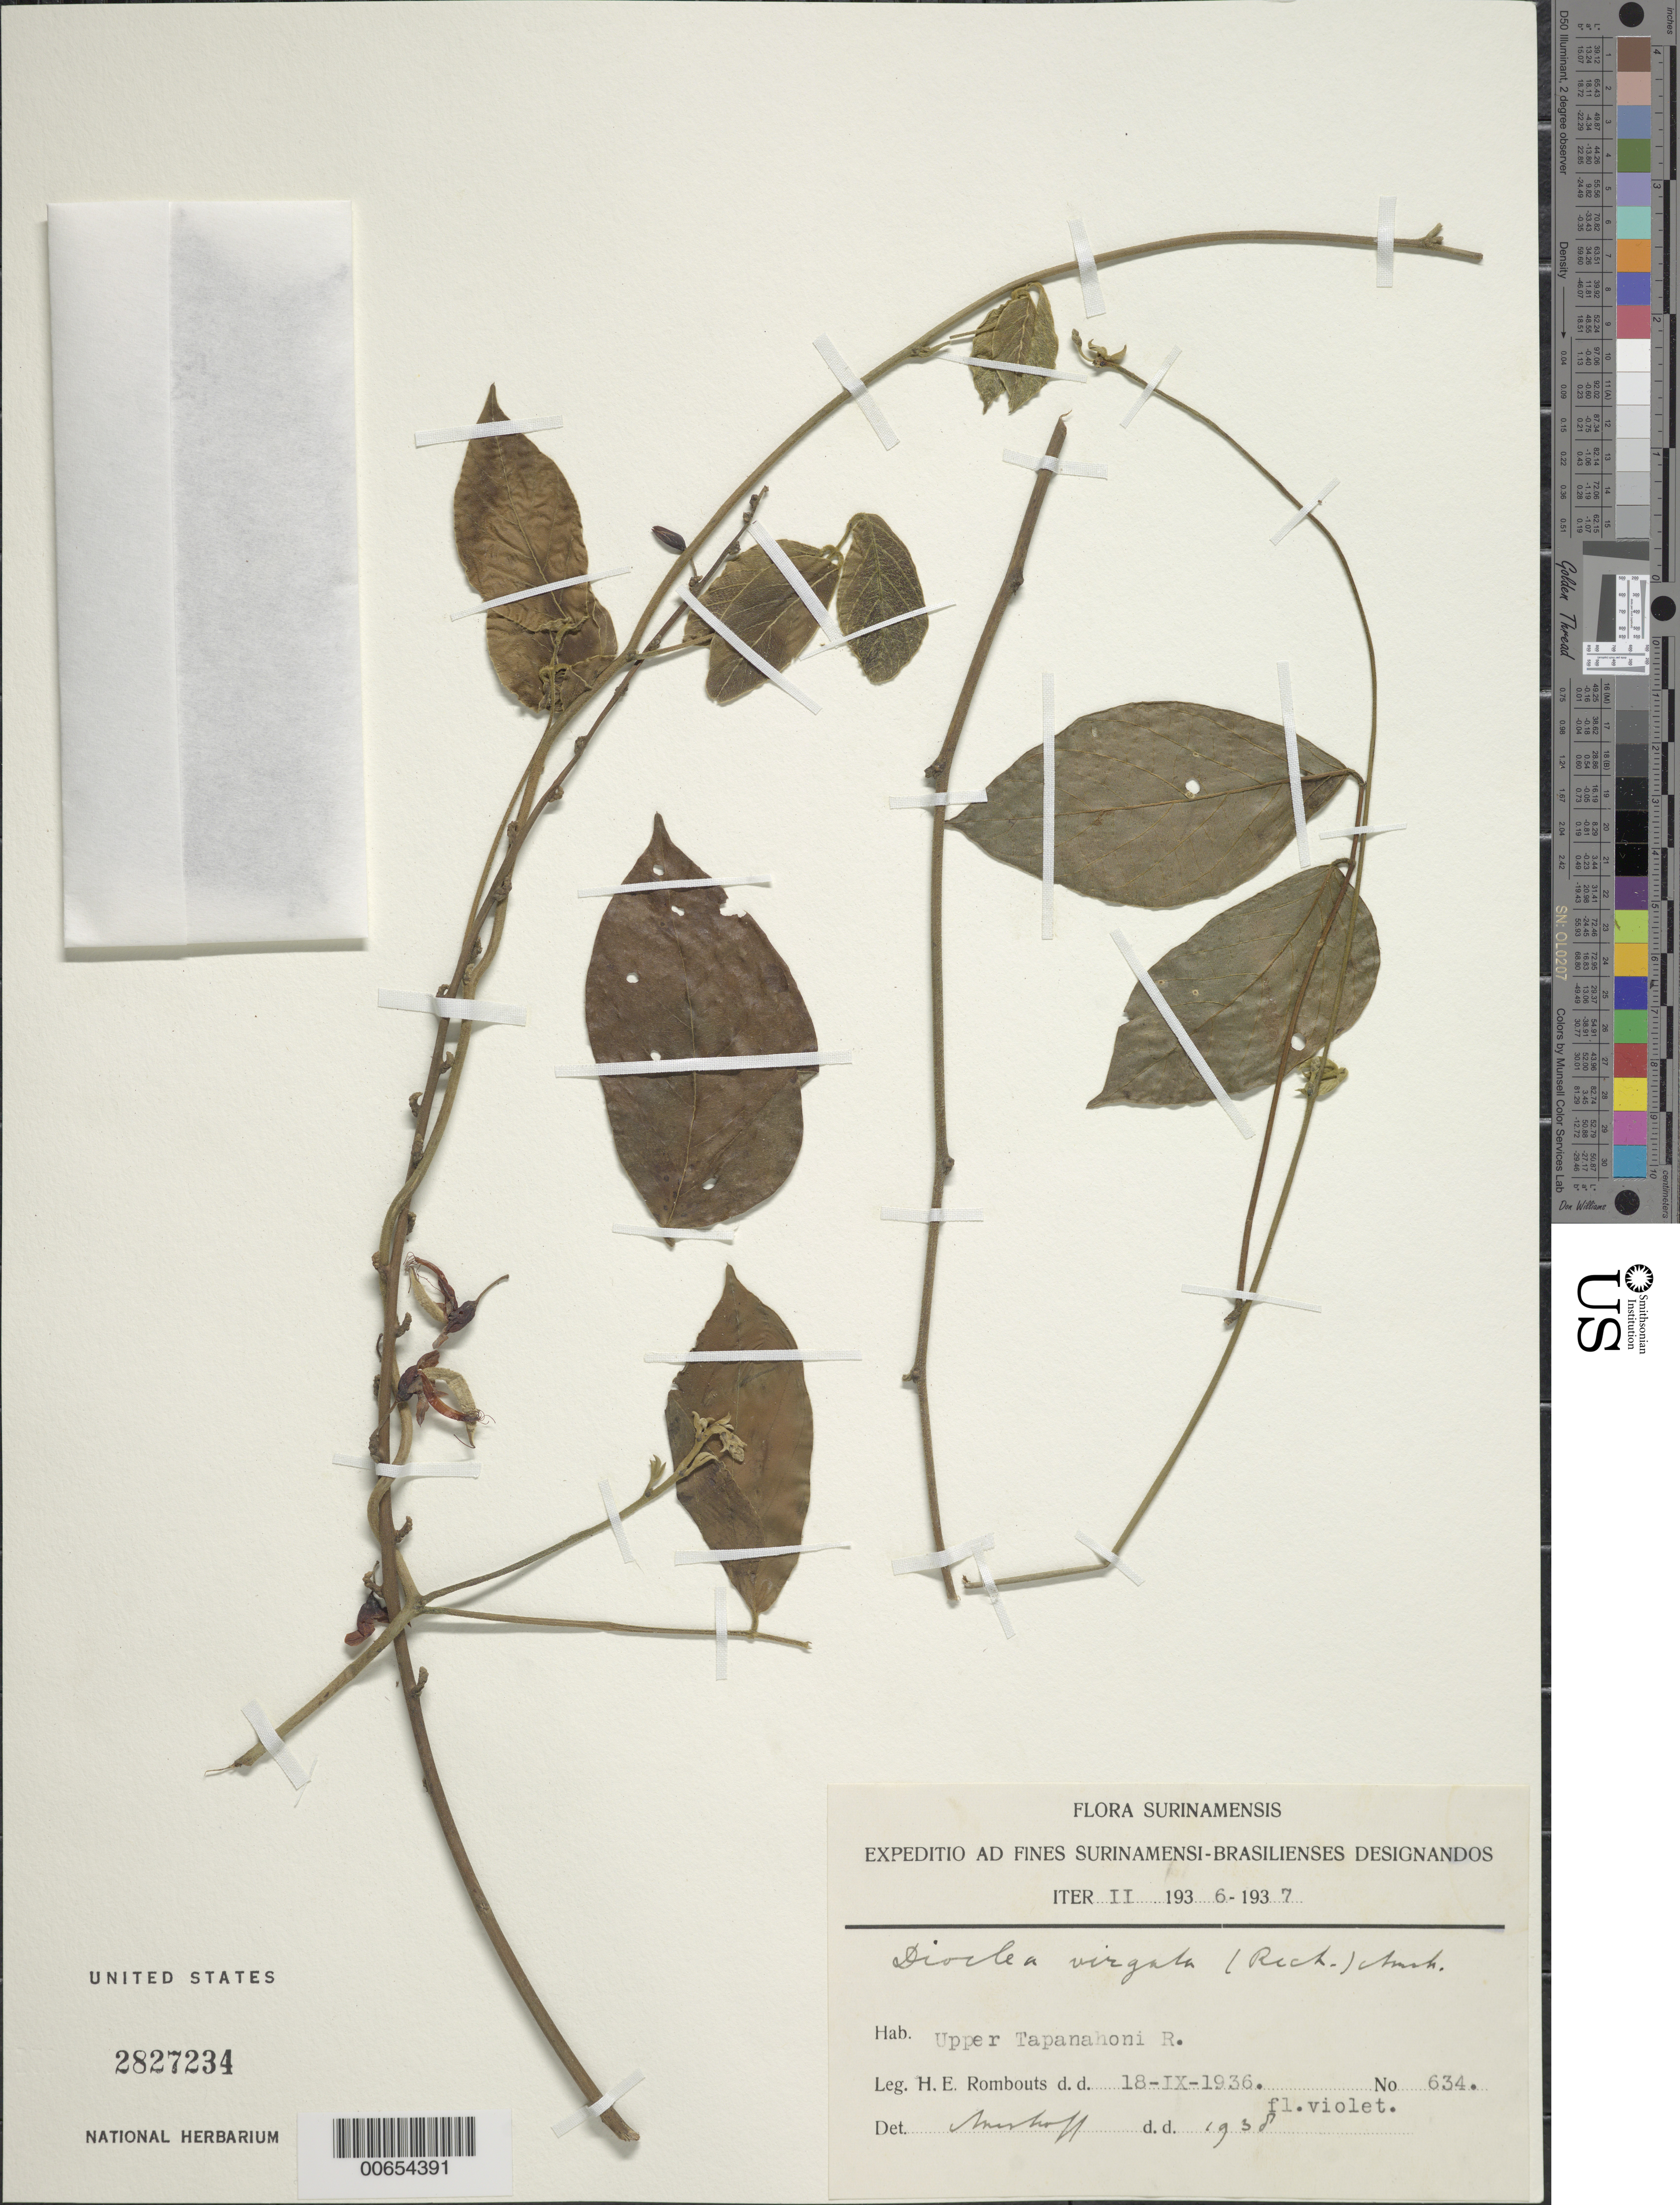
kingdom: Plantae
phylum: Tracheophyta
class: Magnoliopsida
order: Fabales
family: Fabaceae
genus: Dioclea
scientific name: Dioclea virgata var. virgata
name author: (Rich.) Amshoff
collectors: H. Rombouts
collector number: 634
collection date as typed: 18-Sep-36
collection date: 1936-09-18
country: Suriname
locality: Tapanahoni R. (upper)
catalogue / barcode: US 2827234